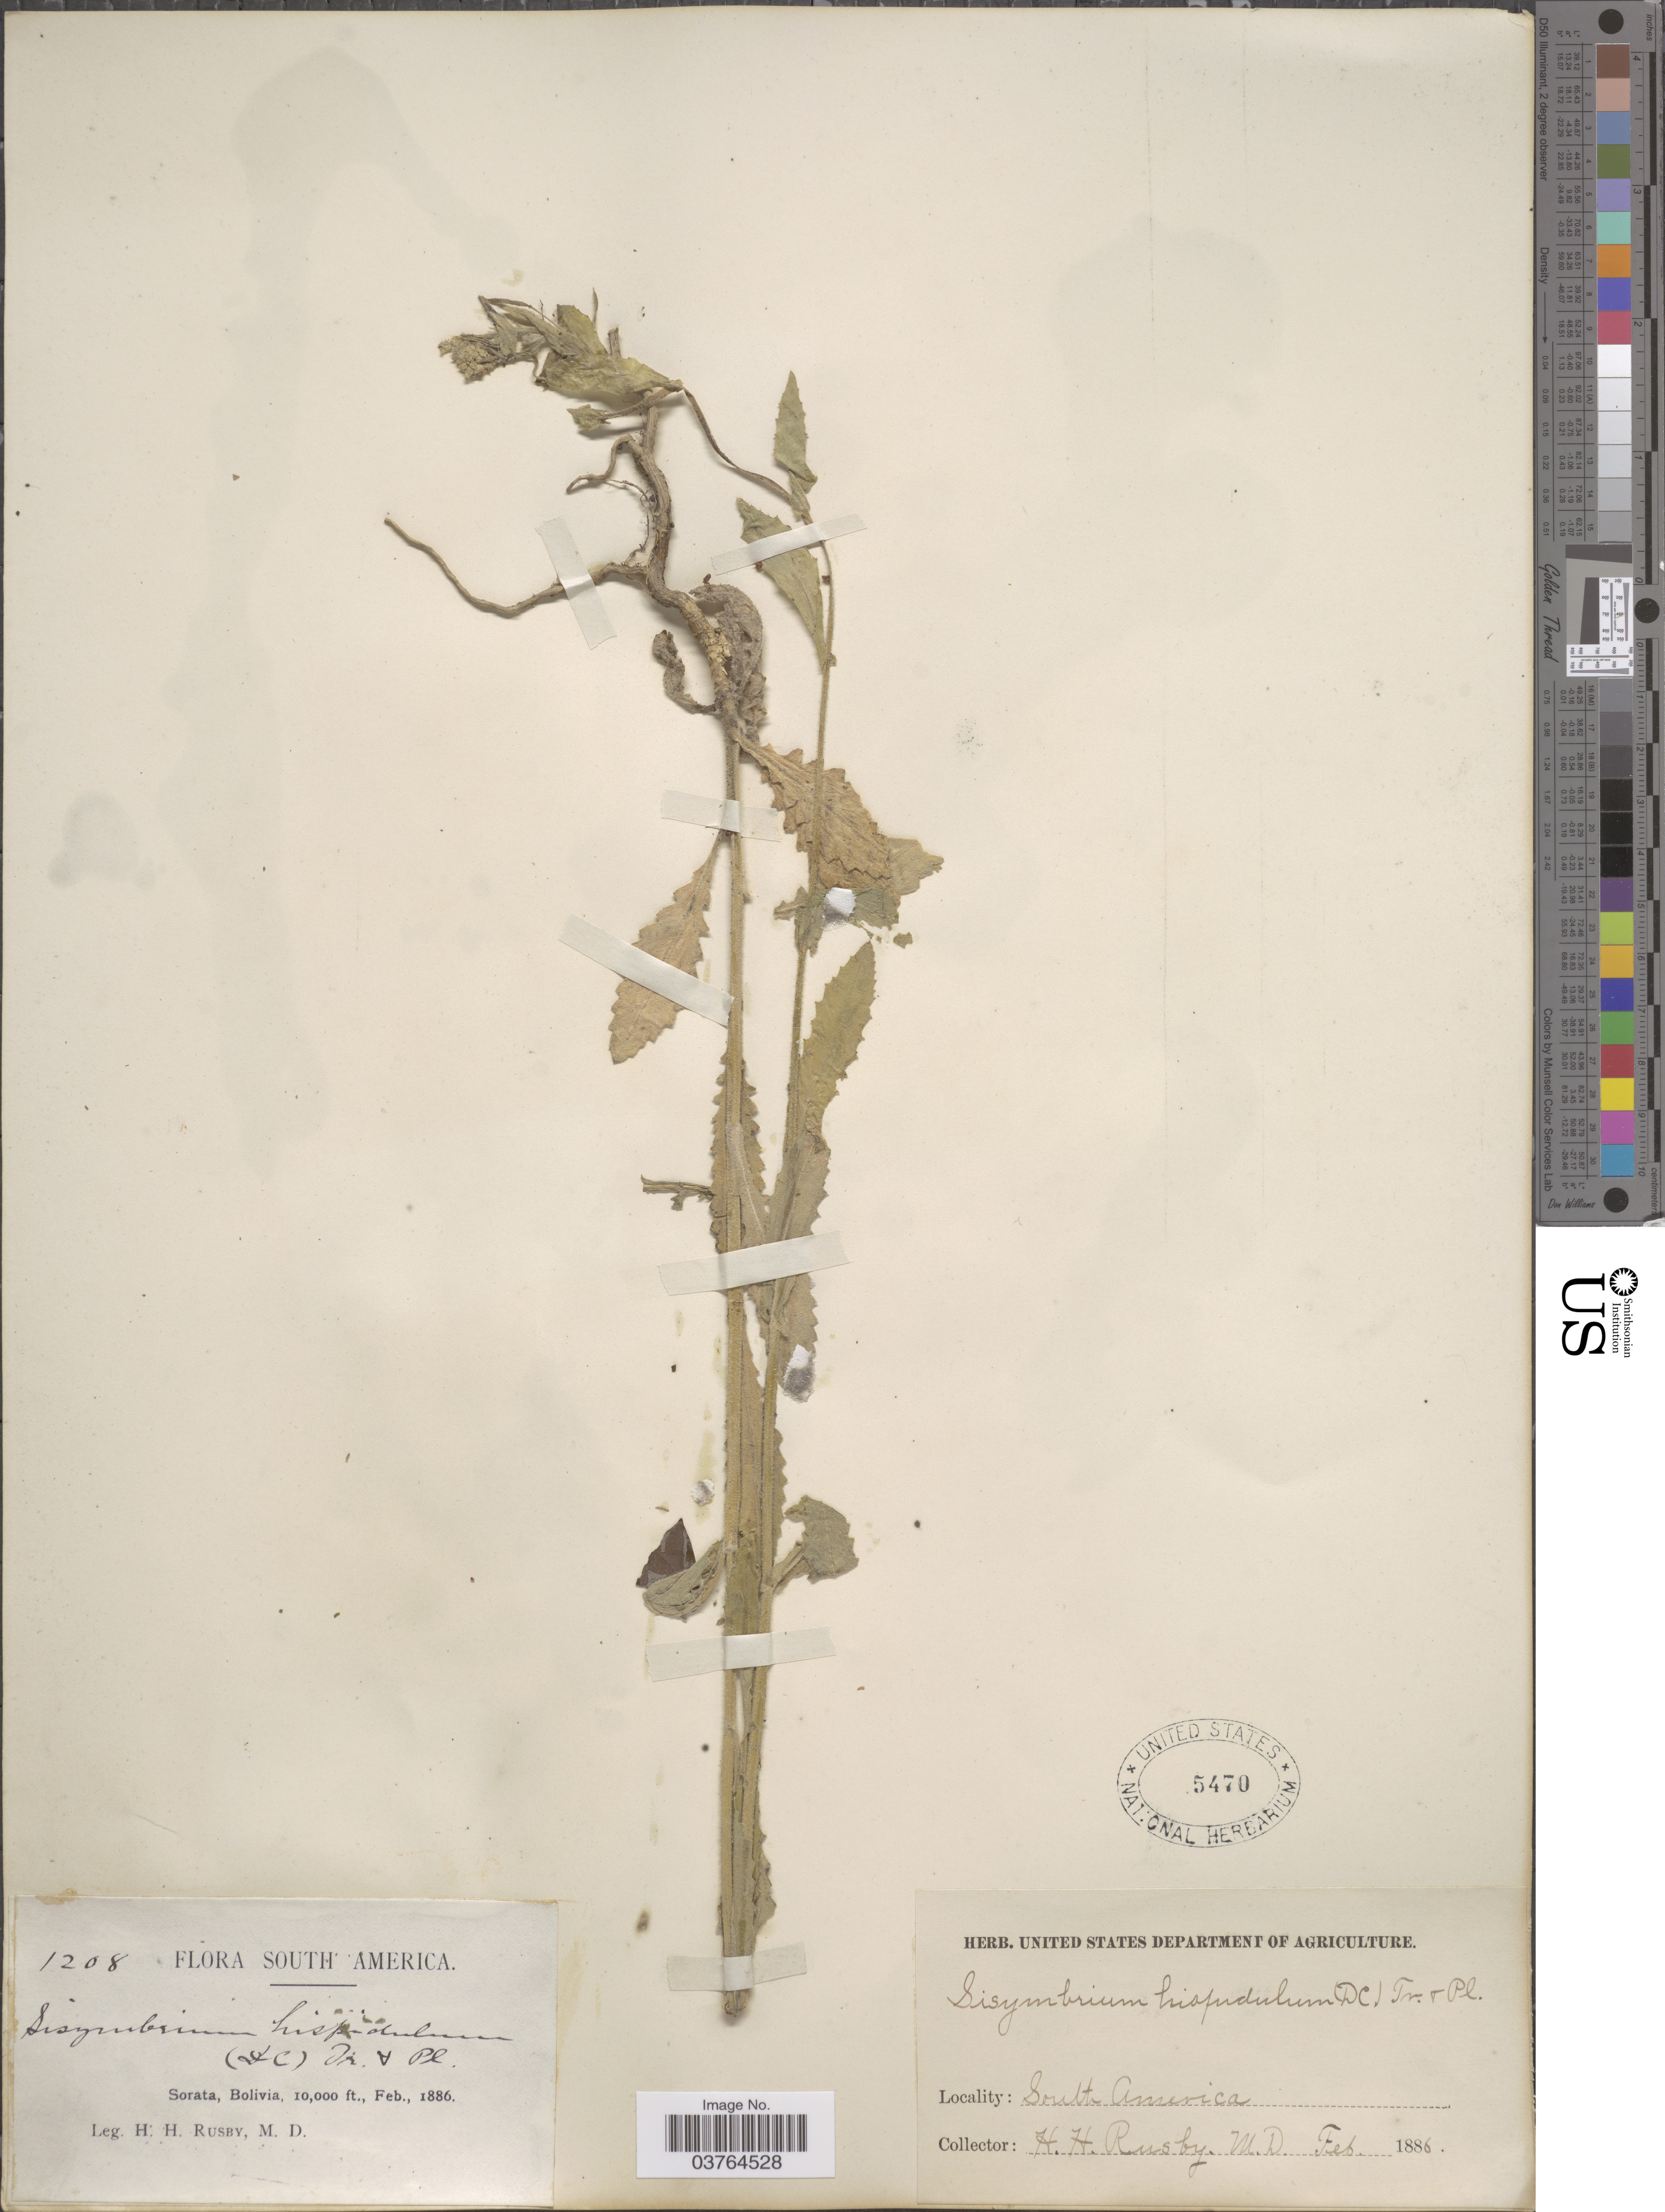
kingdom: Plantae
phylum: Tracheophyta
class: Magnoliopsida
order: Brassicales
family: Brassicaceae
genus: Exhalimolobos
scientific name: Exhalimolobos hispidulus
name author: (DC.) Al-Shehbaz & C.D. Bailey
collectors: H. H. Rusby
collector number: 1208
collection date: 1886-02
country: Bolivia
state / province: La Páz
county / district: Larecaja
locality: Sorata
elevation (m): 3048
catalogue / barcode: US 5470